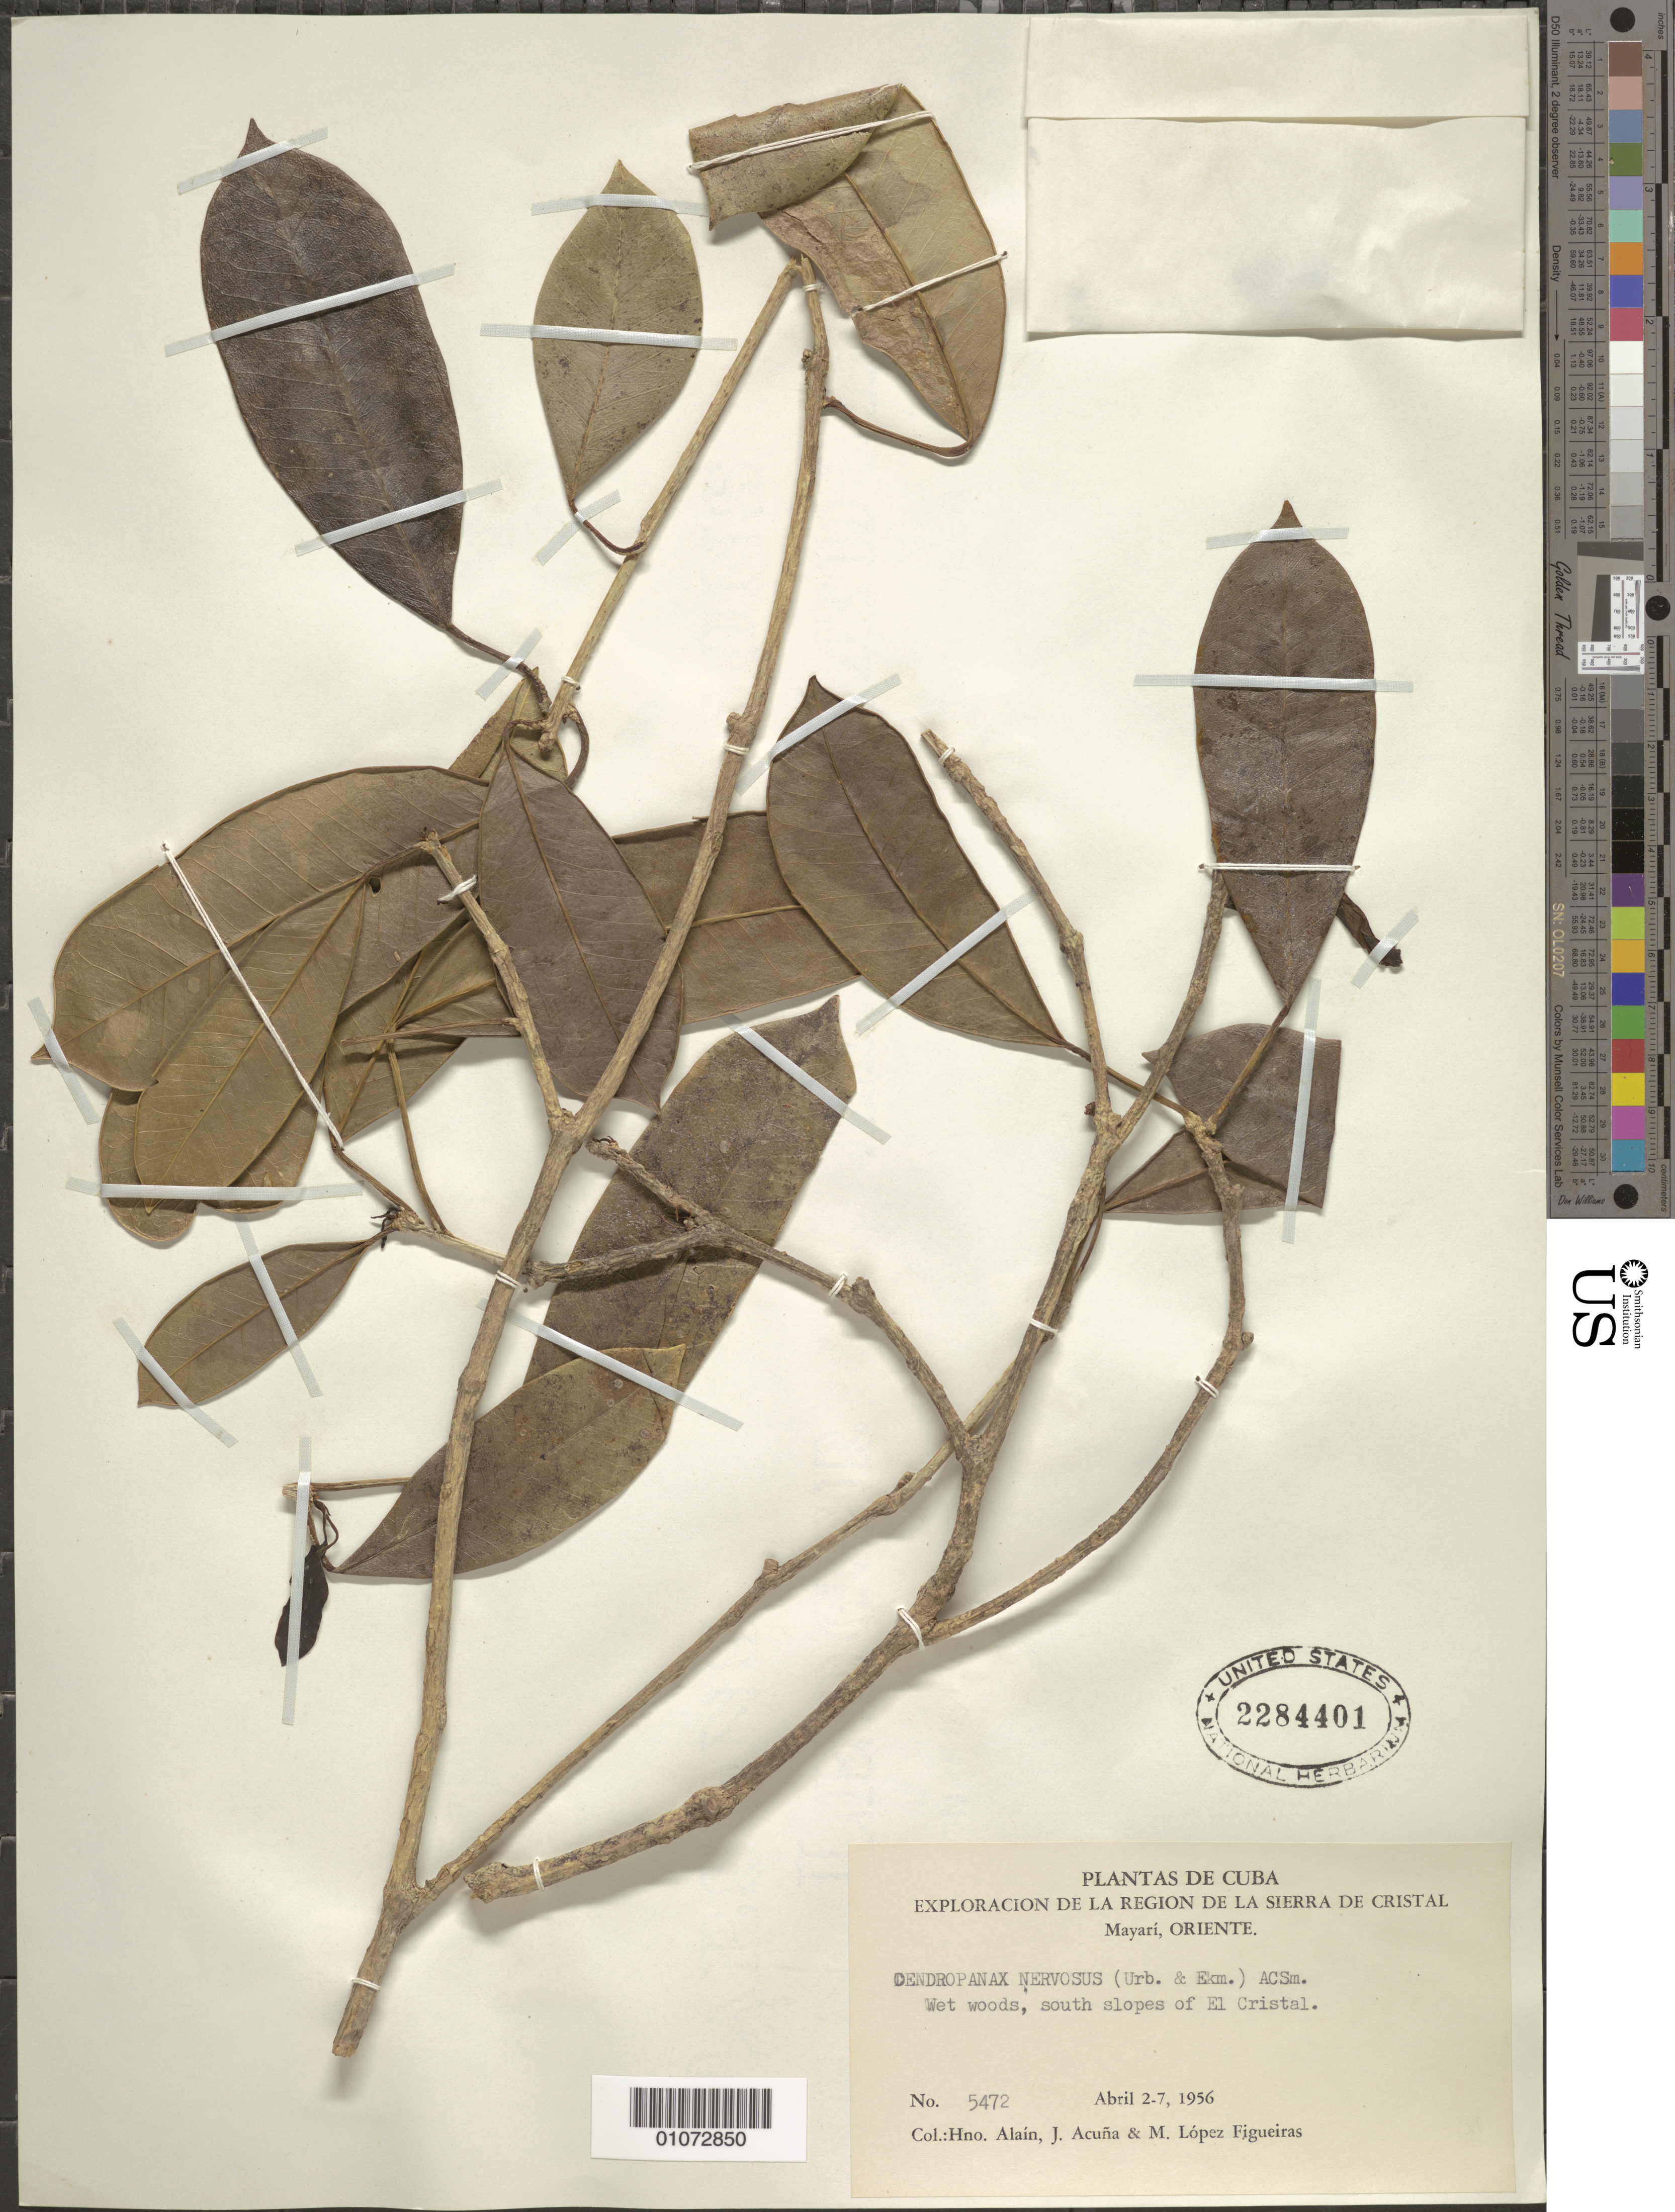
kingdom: Plantae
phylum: Tracheophyta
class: Magnoliopsida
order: Apiales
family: Araliaceae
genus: Dendropanax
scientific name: Dendropanax nervosus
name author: (Urb. & Ekman) A.C. Sm.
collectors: A. H. Liogier, J. Acuña & M. López Figueiras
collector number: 5472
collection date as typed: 02 Apr 1956 to 07 Apr 1956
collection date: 1956-04-02/1956-04-07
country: Cuba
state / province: Oriente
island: Cuba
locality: Wet woods, south slopes of El Cristal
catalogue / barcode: US 2284401